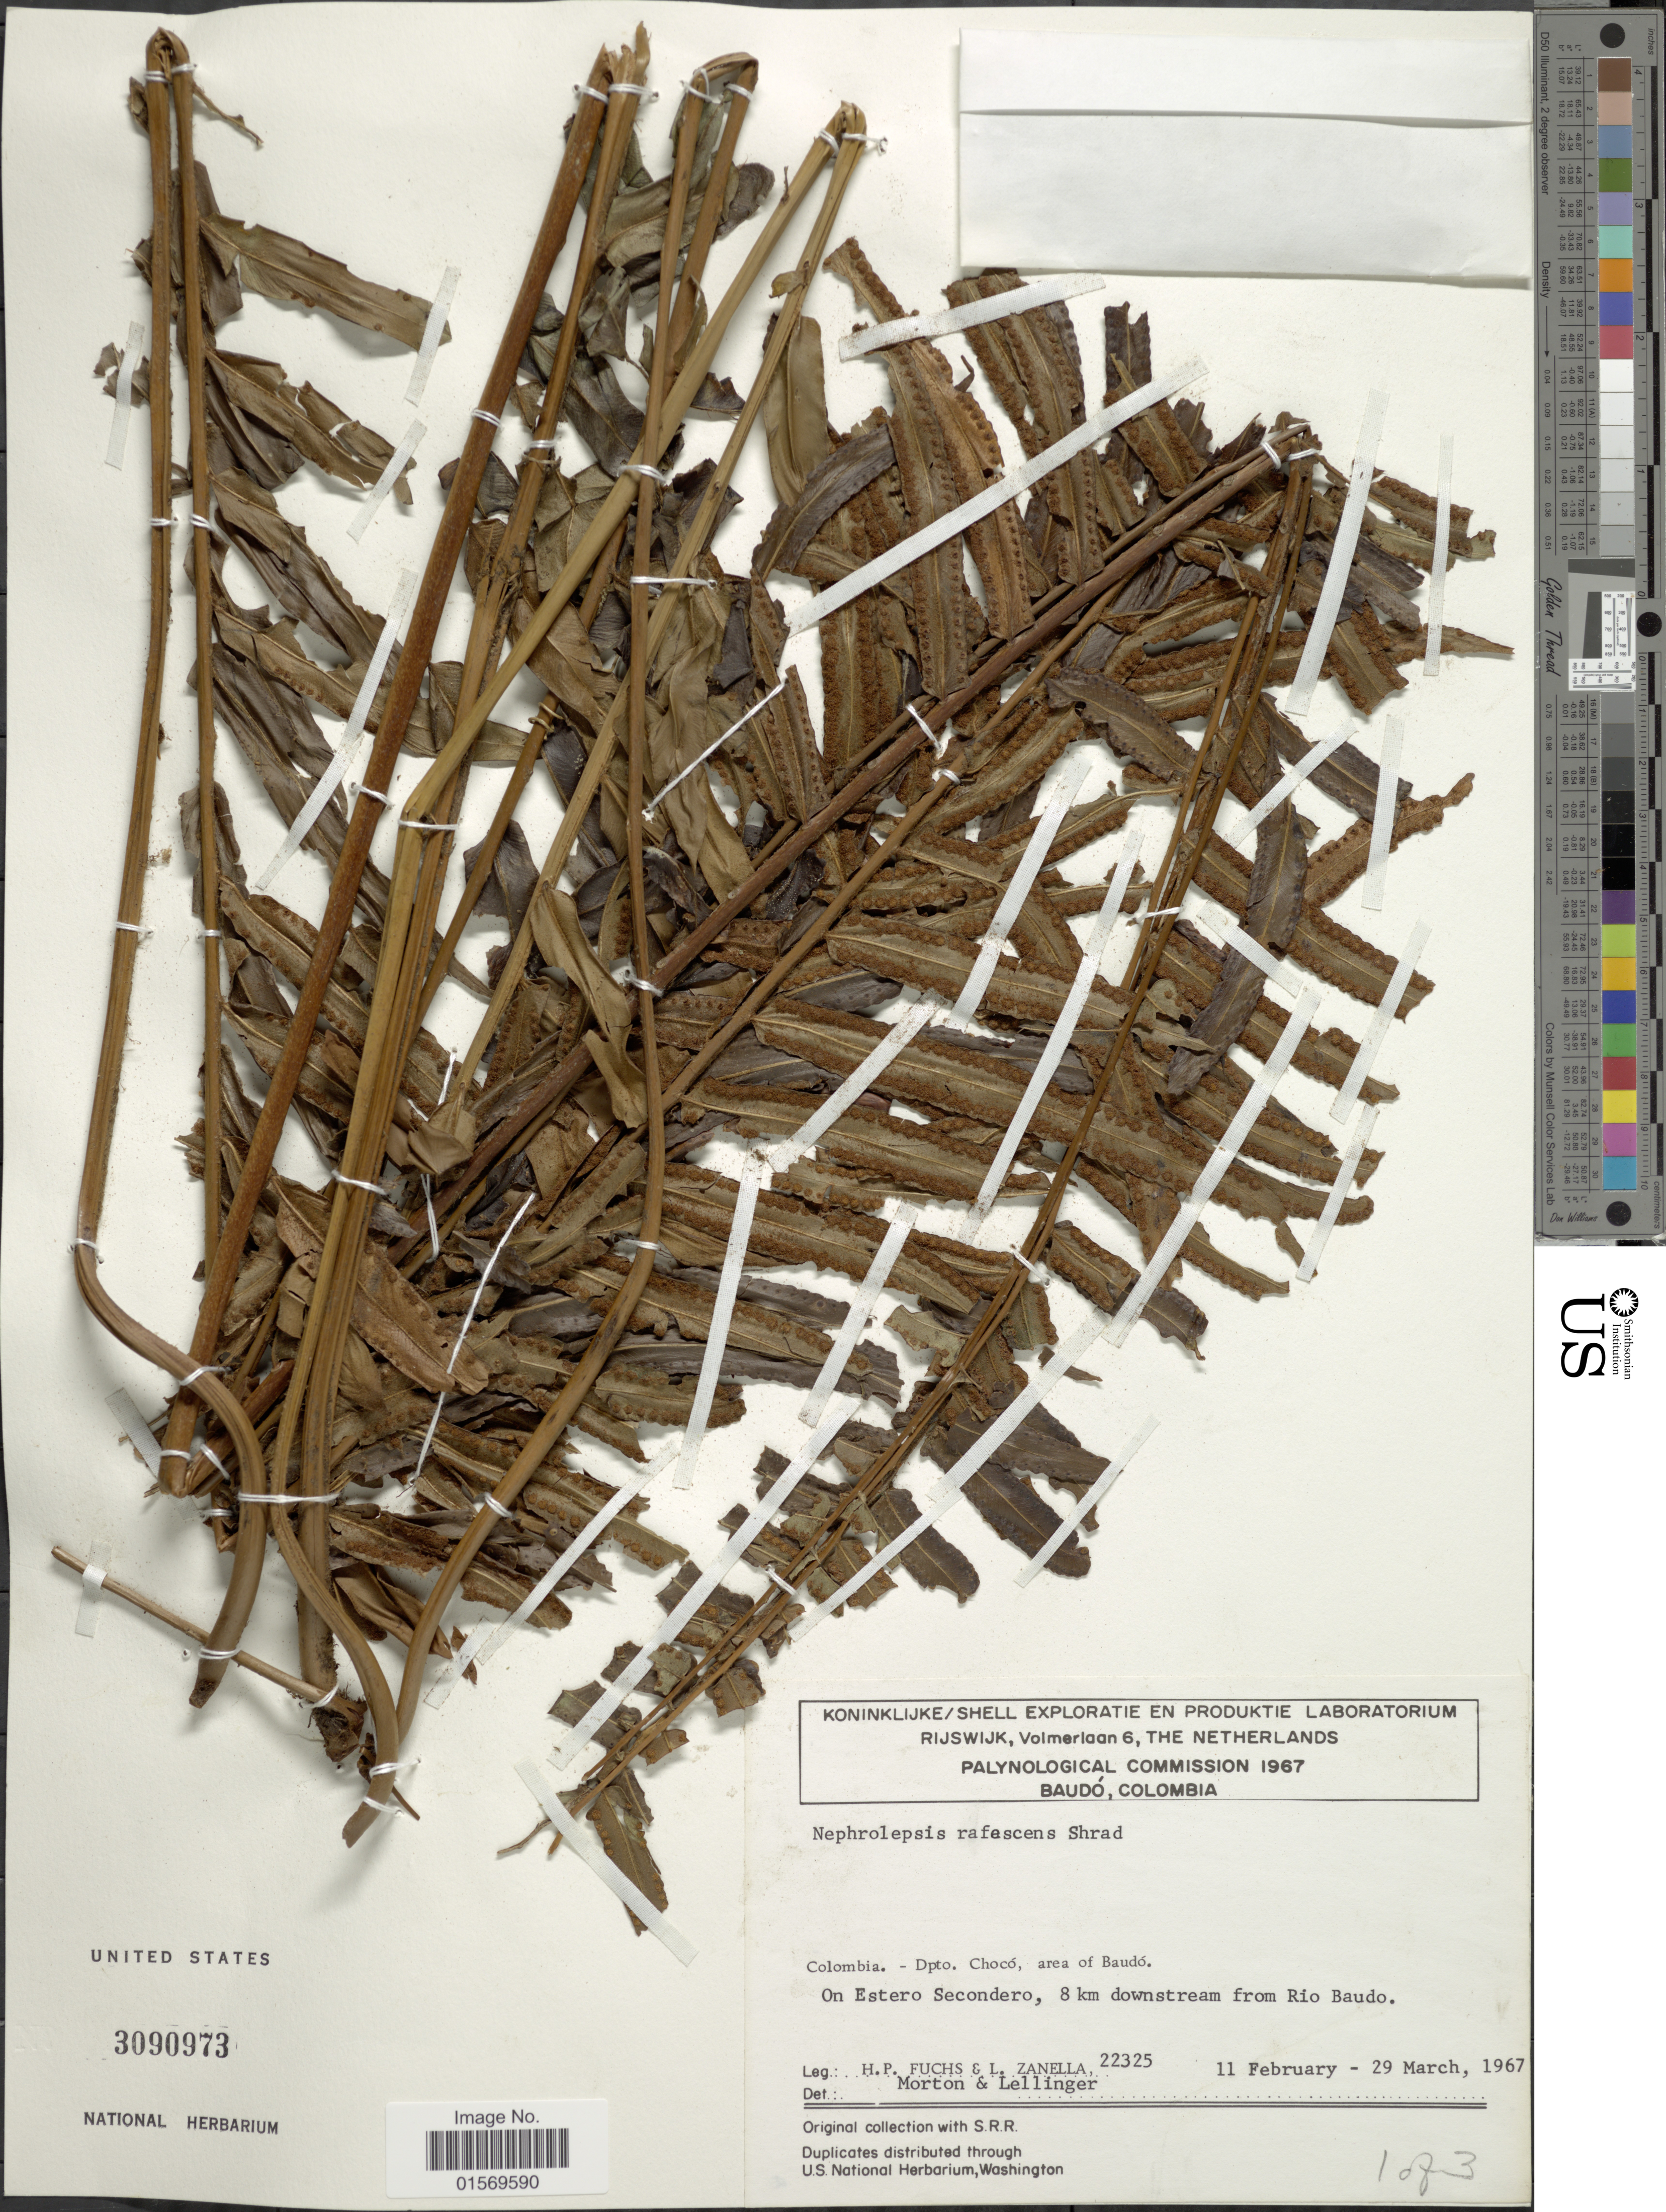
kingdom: Plantae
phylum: Tracheophyta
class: Polypodiopsida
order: Polypodiales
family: Nephrolepidaceae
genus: Nephrolepis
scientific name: Nephrolepis biserrata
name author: (Sw.) Schott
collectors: H. P. Fuchs & L. Zanella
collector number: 22325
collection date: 1967-02-11/1967-03-29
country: Colombia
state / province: Chocó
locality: Area of Baudo, on eastero Secondero, 8 km downstream from Rio Baudo.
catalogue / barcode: US 3090973